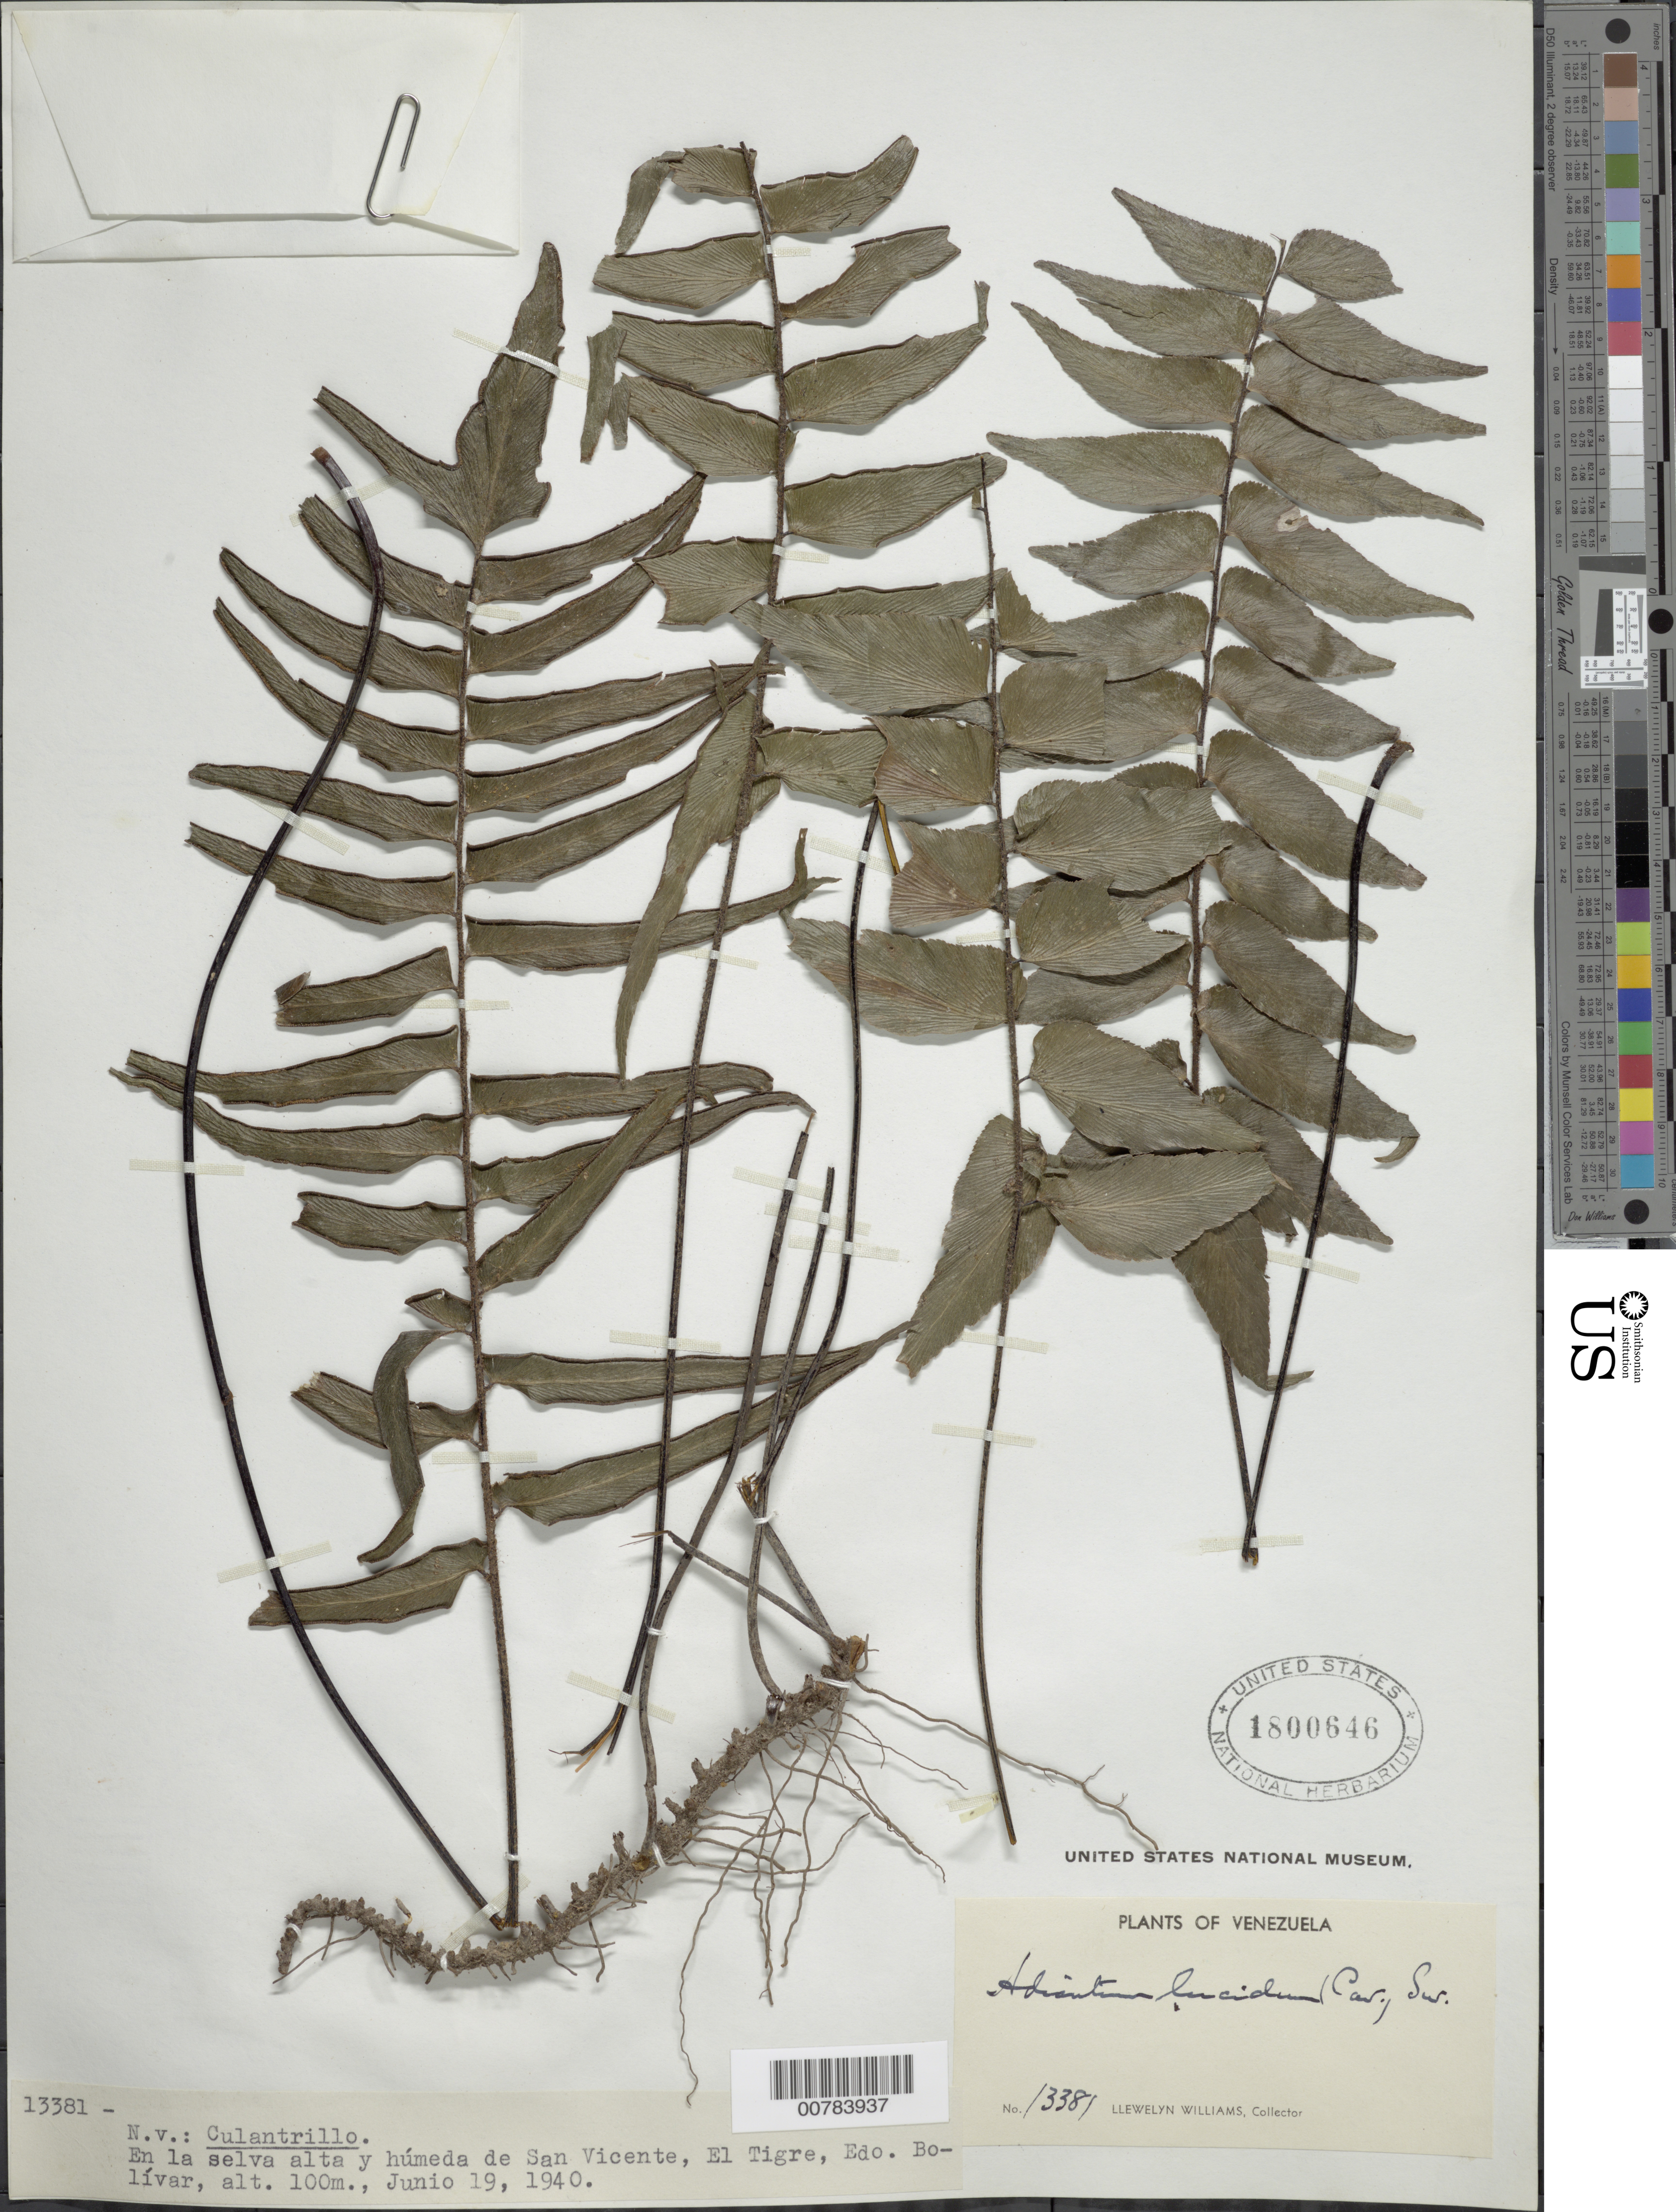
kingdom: Plantae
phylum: Tracheophyta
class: Polypodiopsida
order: Polypodiales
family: Pteridaceae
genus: Adiantum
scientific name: Adiantum lucidum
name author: (Cav.) Sw.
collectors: Ll. Williams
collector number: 13381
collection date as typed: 19-Jun-40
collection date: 1940-06-19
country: Venezuela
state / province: Bolívar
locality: El Tigre, cerca de El Río Cuchivero; San Vicente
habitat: Selva alta y húmeda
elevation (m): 100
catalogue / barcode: US 1800646